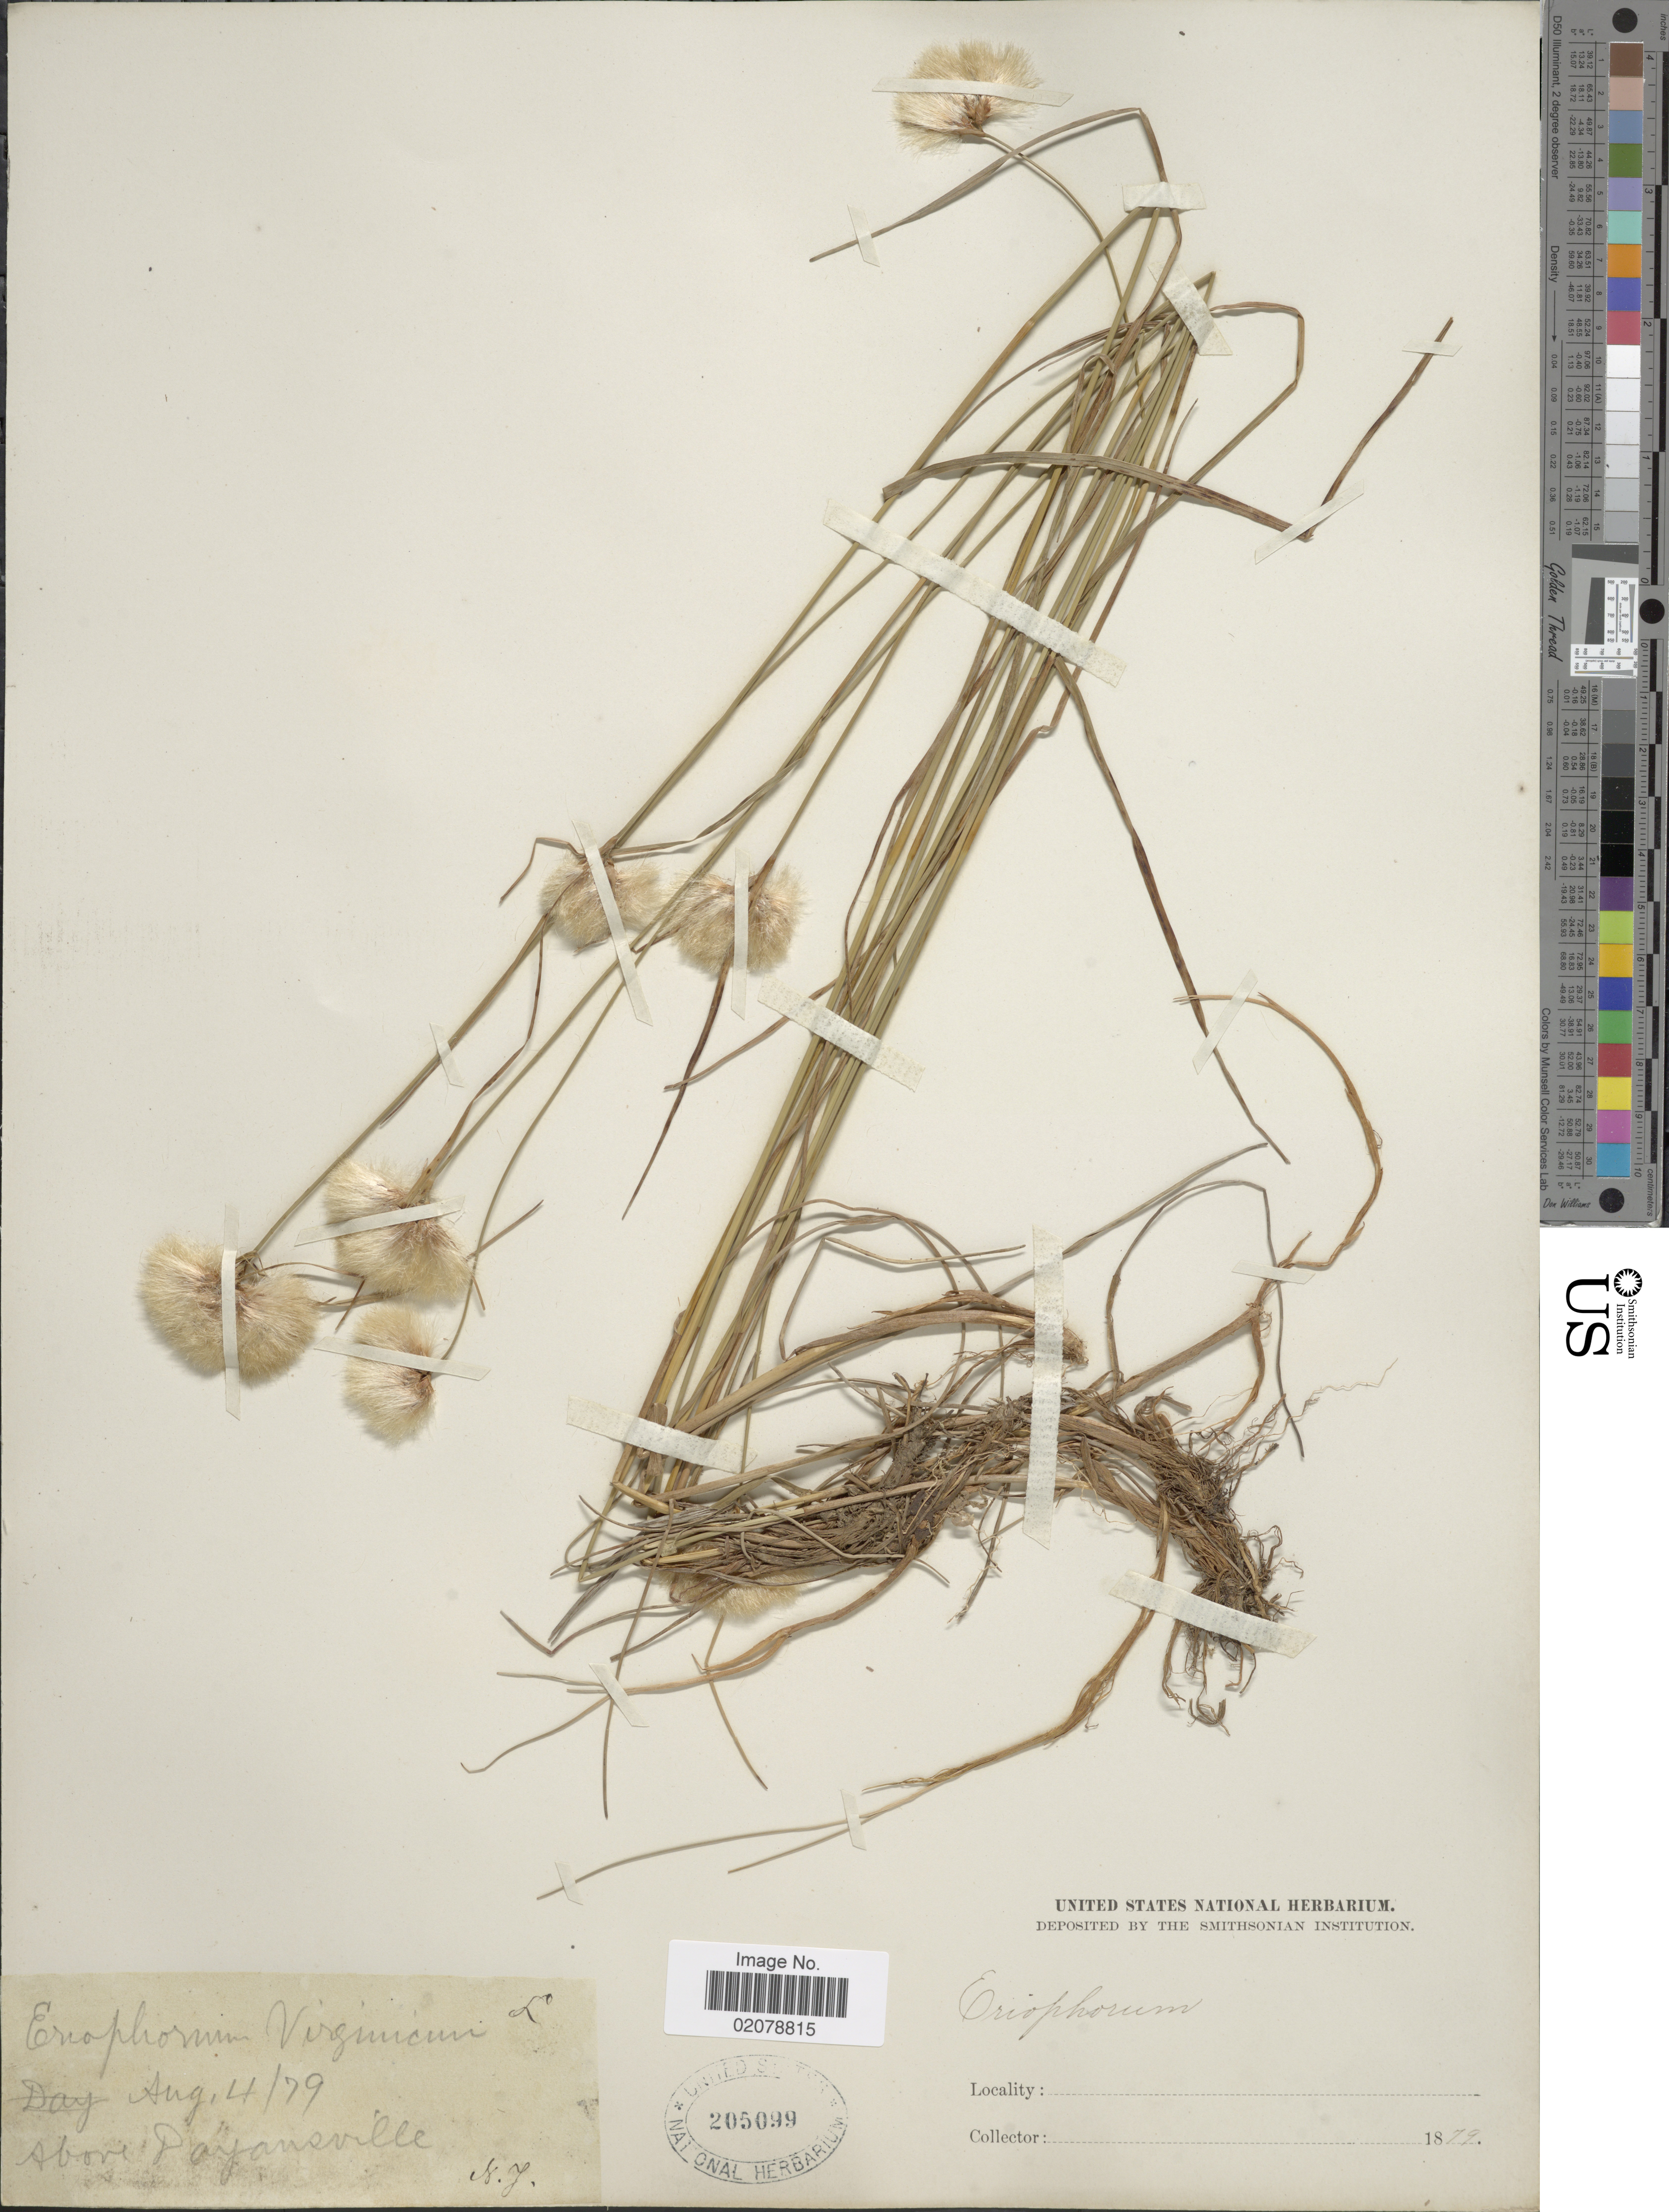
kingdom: Plantae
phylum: Tracheophyta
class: Liliopsida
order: Poales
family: Cyperaceae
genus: Eriophorum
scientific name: Eriophorum virginicum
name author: L.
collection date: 1879-08-04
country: United States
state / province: New Jersey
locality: Above Payonsville [interpreted]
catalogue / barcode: US 205099